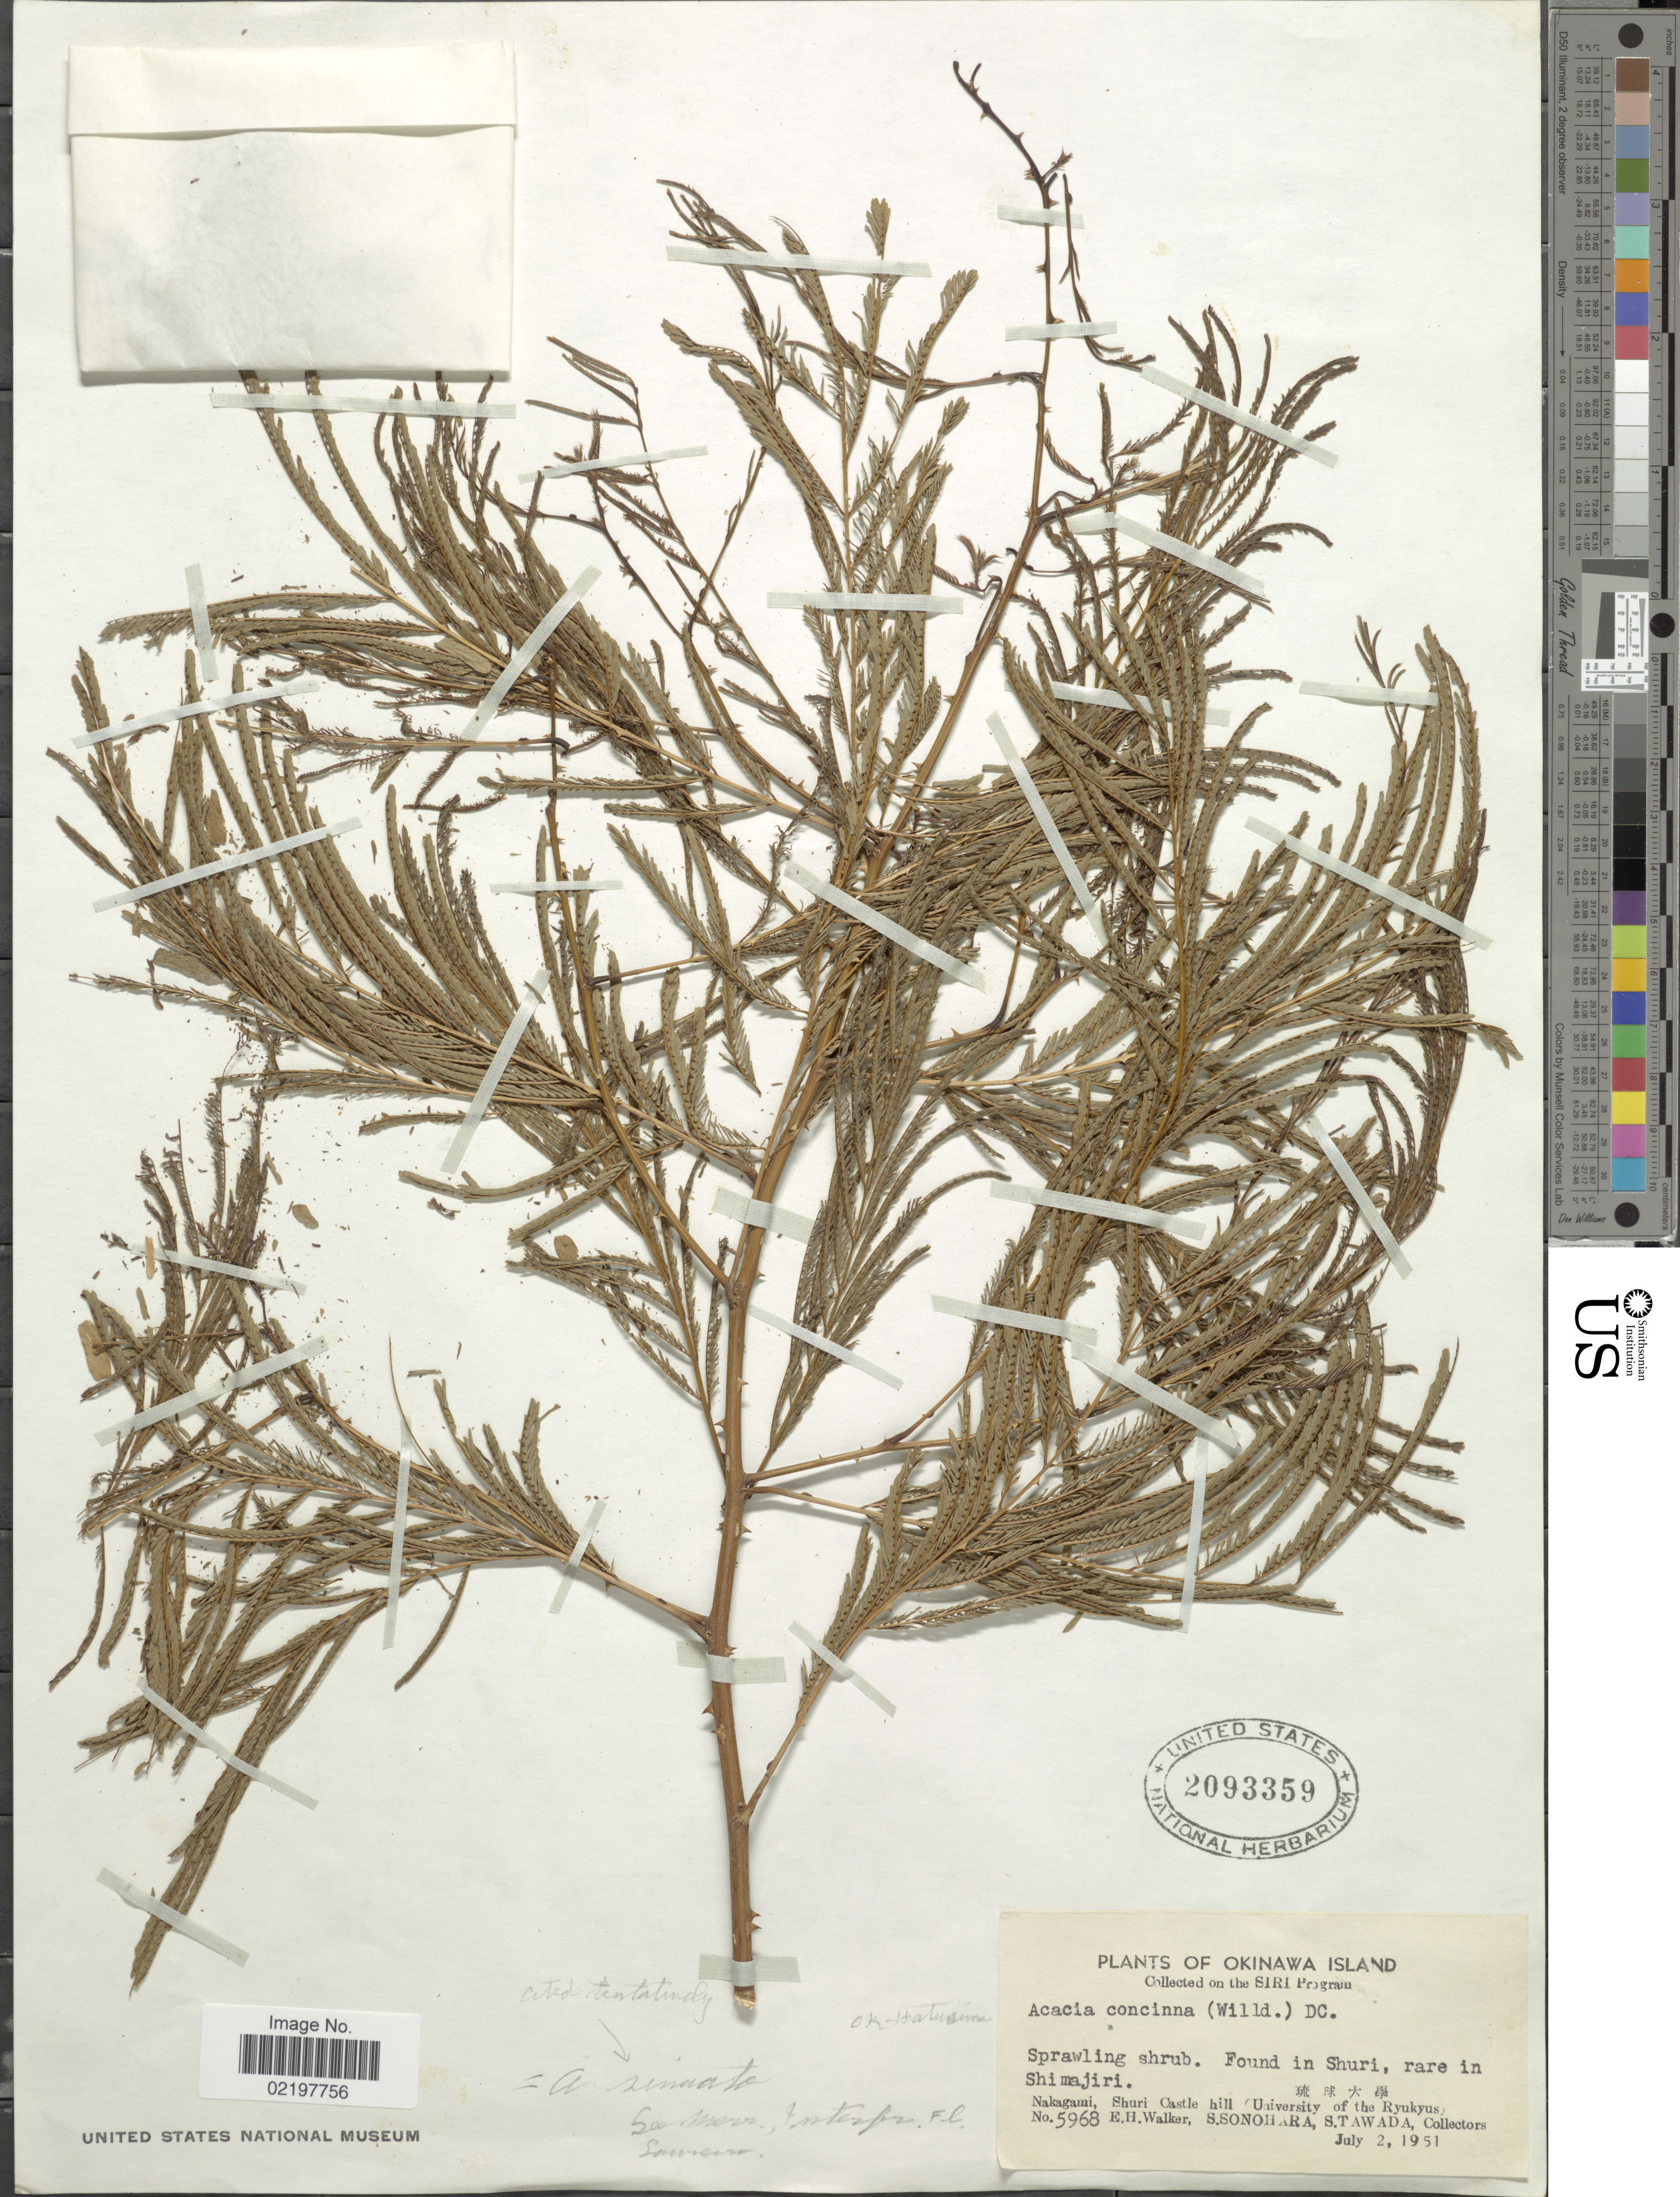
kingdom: Plantae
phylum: Tracheophyta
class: Magnoliopsida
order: Fabales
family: Fabaceae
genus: Senegalia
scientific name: Senegalia rugata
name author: (Lam.) Britton & Rose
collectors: E. H. Walker, S. Sonohara & S. Tawada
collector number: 5968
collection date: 1951-07-02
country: Japan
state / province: Okinawa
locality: Okinawa Island, On the SIRI Program, Nakagami, Shuri Castle hill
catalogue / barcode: US 2093359